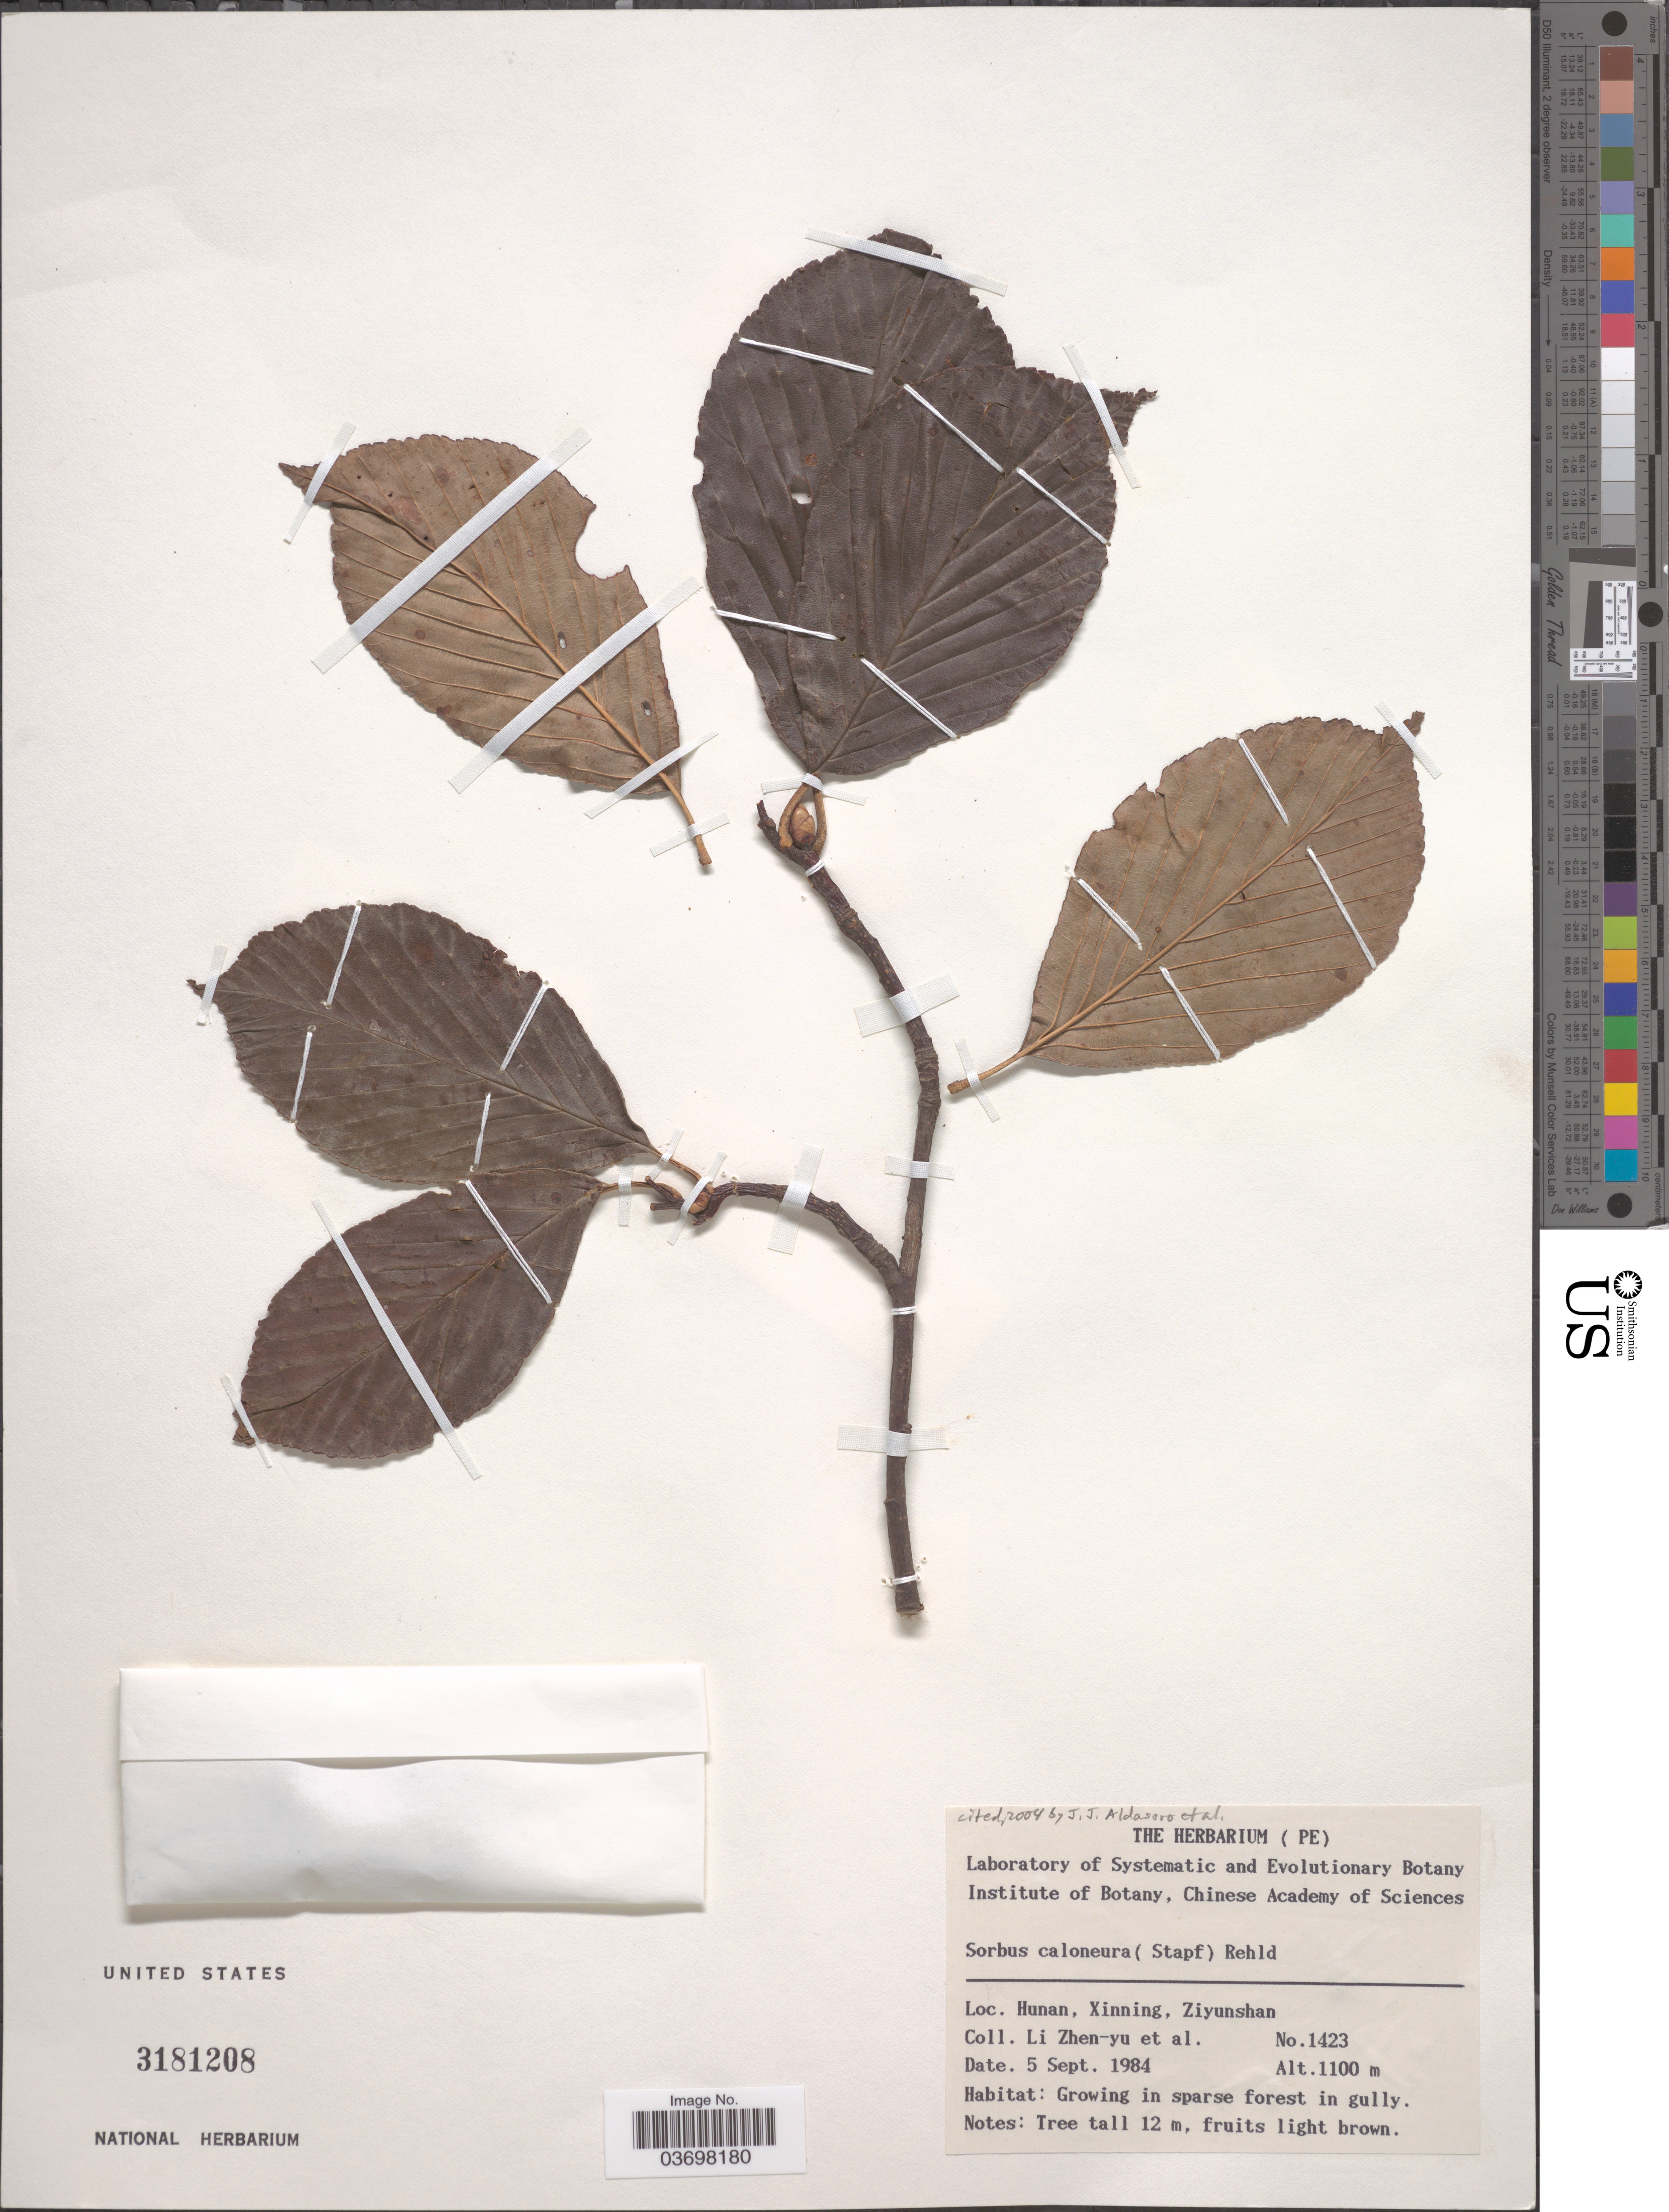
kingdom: Plantae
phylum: Tracheophyta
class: Magnoliopsida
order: Rosales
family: Rosaceae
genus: Sorbus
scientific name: Sorbus caloneura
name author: (Stapf) Rehder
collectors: Z. Y. Li & et al.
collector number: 1423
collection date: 1984-09-05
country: China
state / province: Hunan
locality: Xinning, Ziyunshan.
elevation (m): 1100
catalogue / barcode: US 3181208